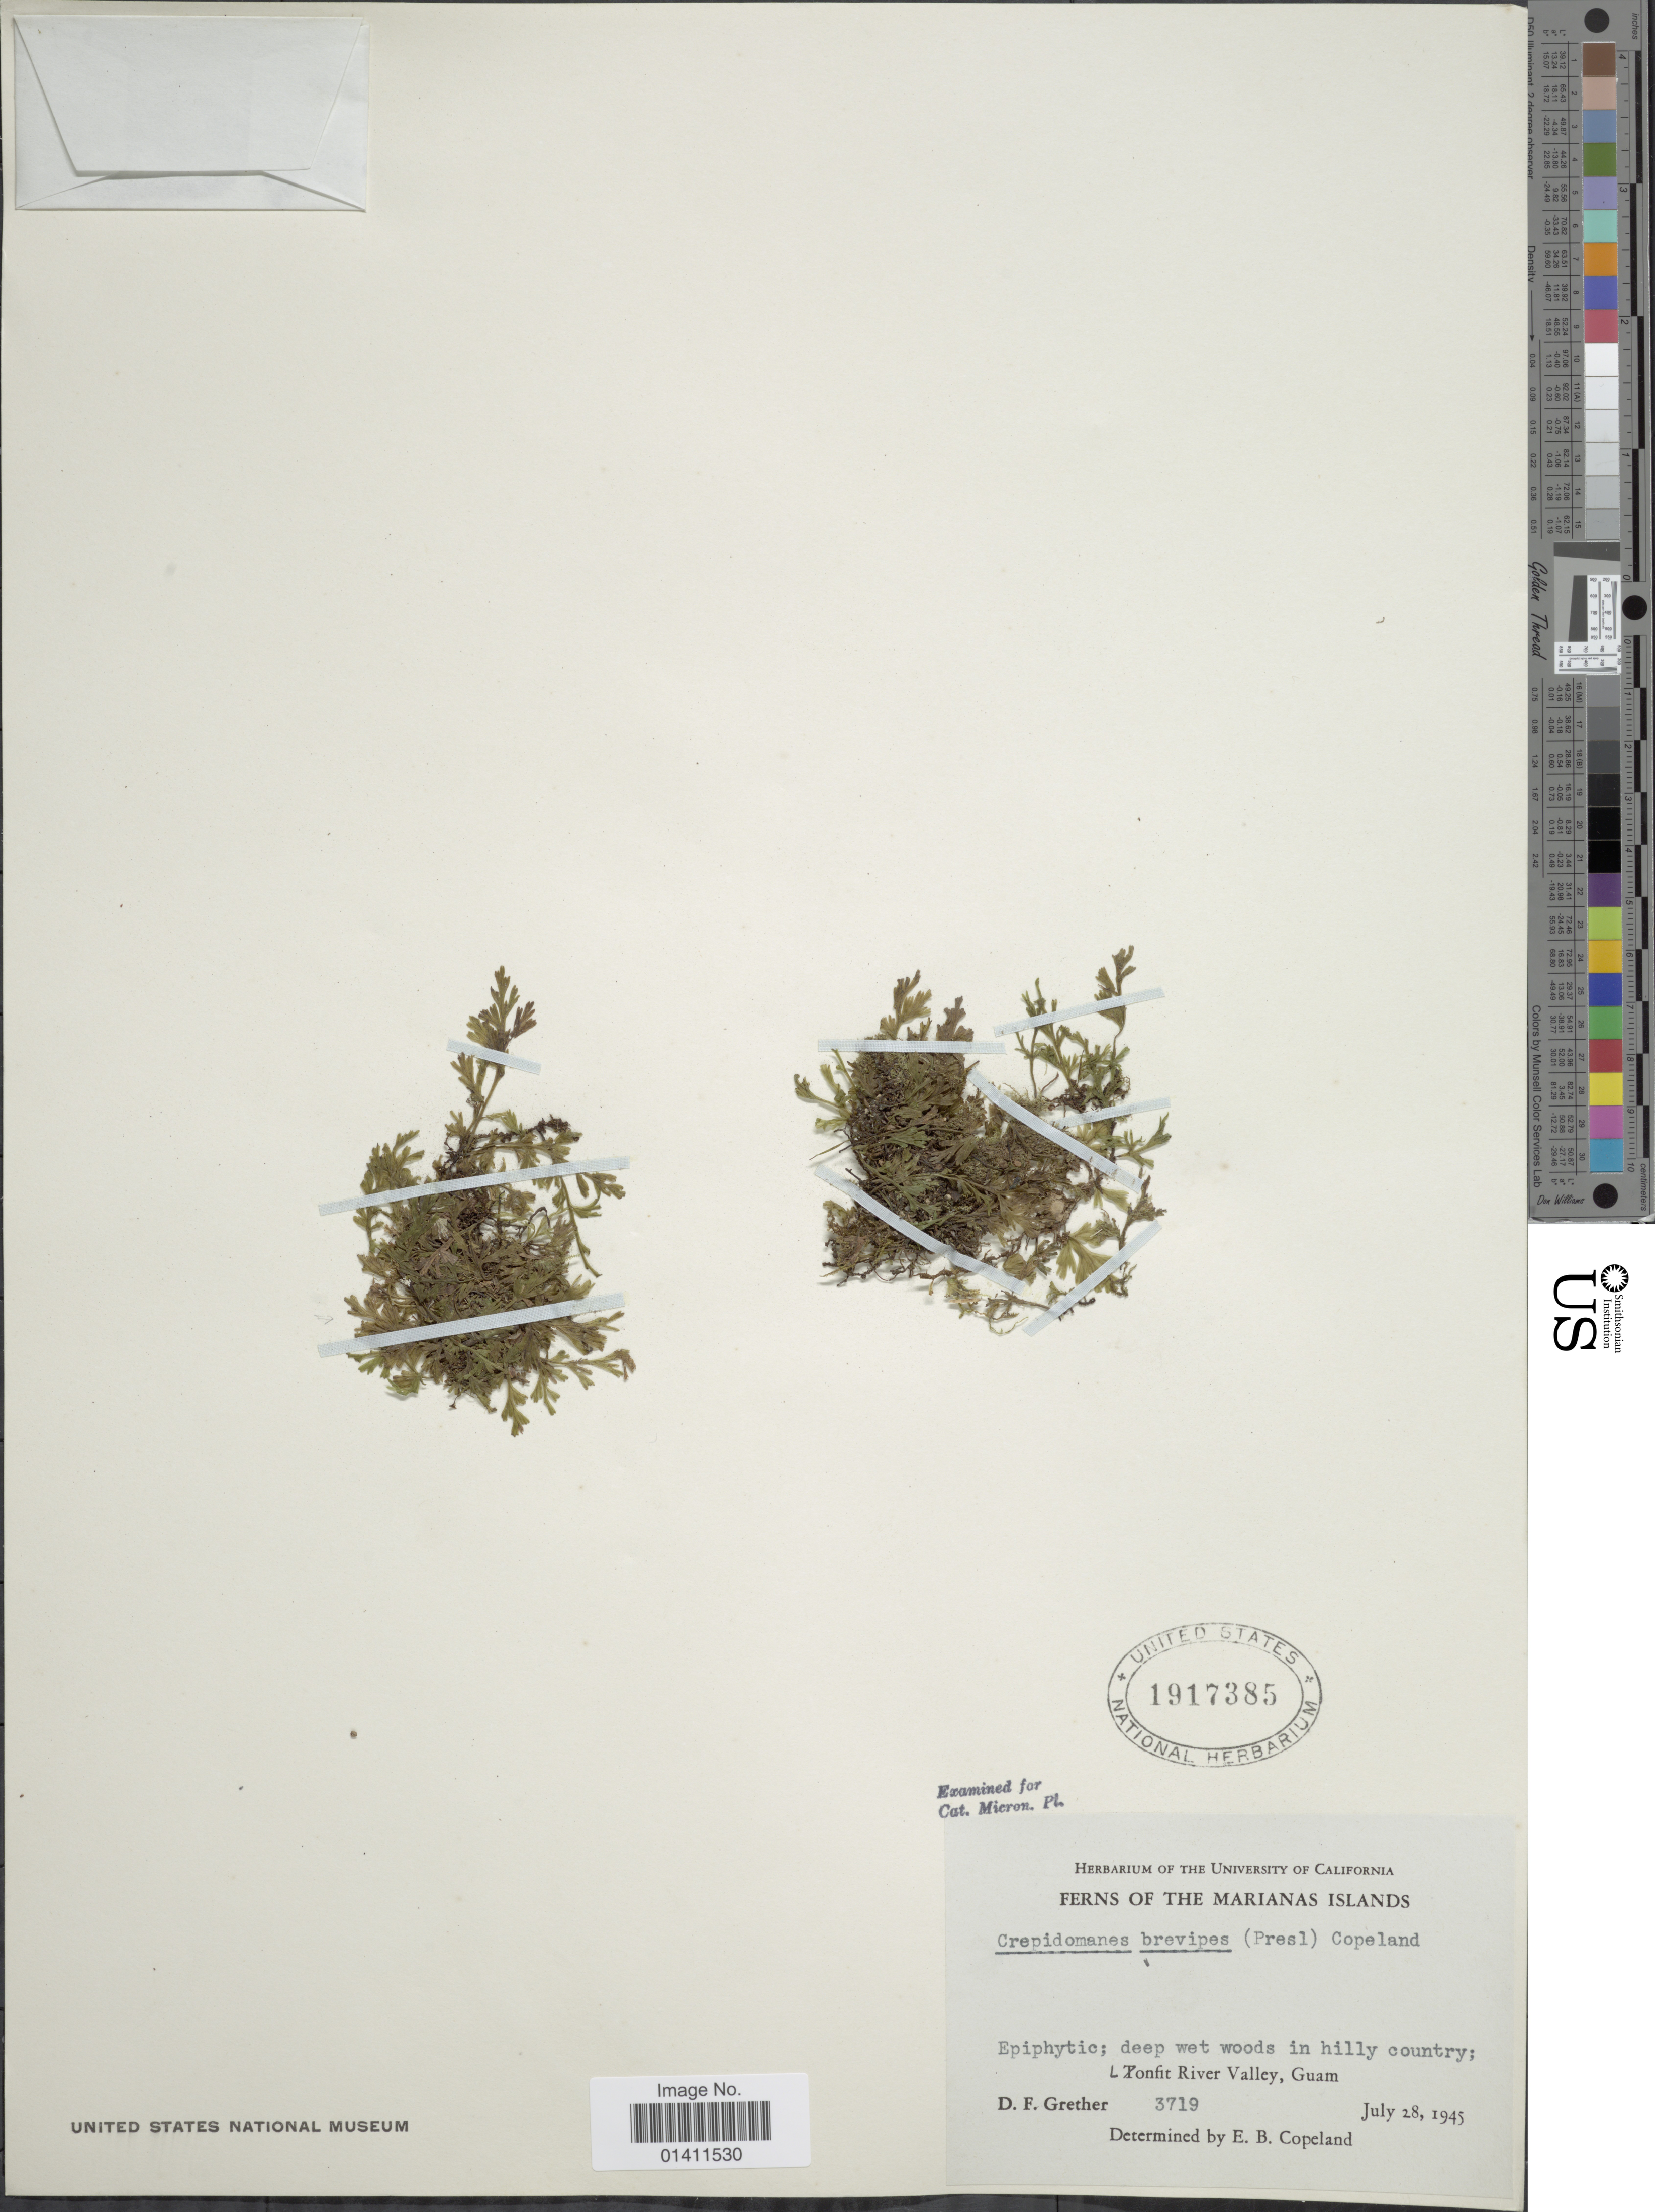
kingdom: Plantae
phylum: Tracheophyta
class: Polypodiopsida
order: Hymenophyllales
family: Hymenophyllaceae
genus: Didymoglossum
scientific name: Didymoglossum brevipes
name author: C. Presl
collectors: D. F. Grether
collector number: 3719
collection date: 1945-07-28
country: Guam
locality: Marianas Islands. Lonfit River Valley.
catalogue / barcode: US 1917385